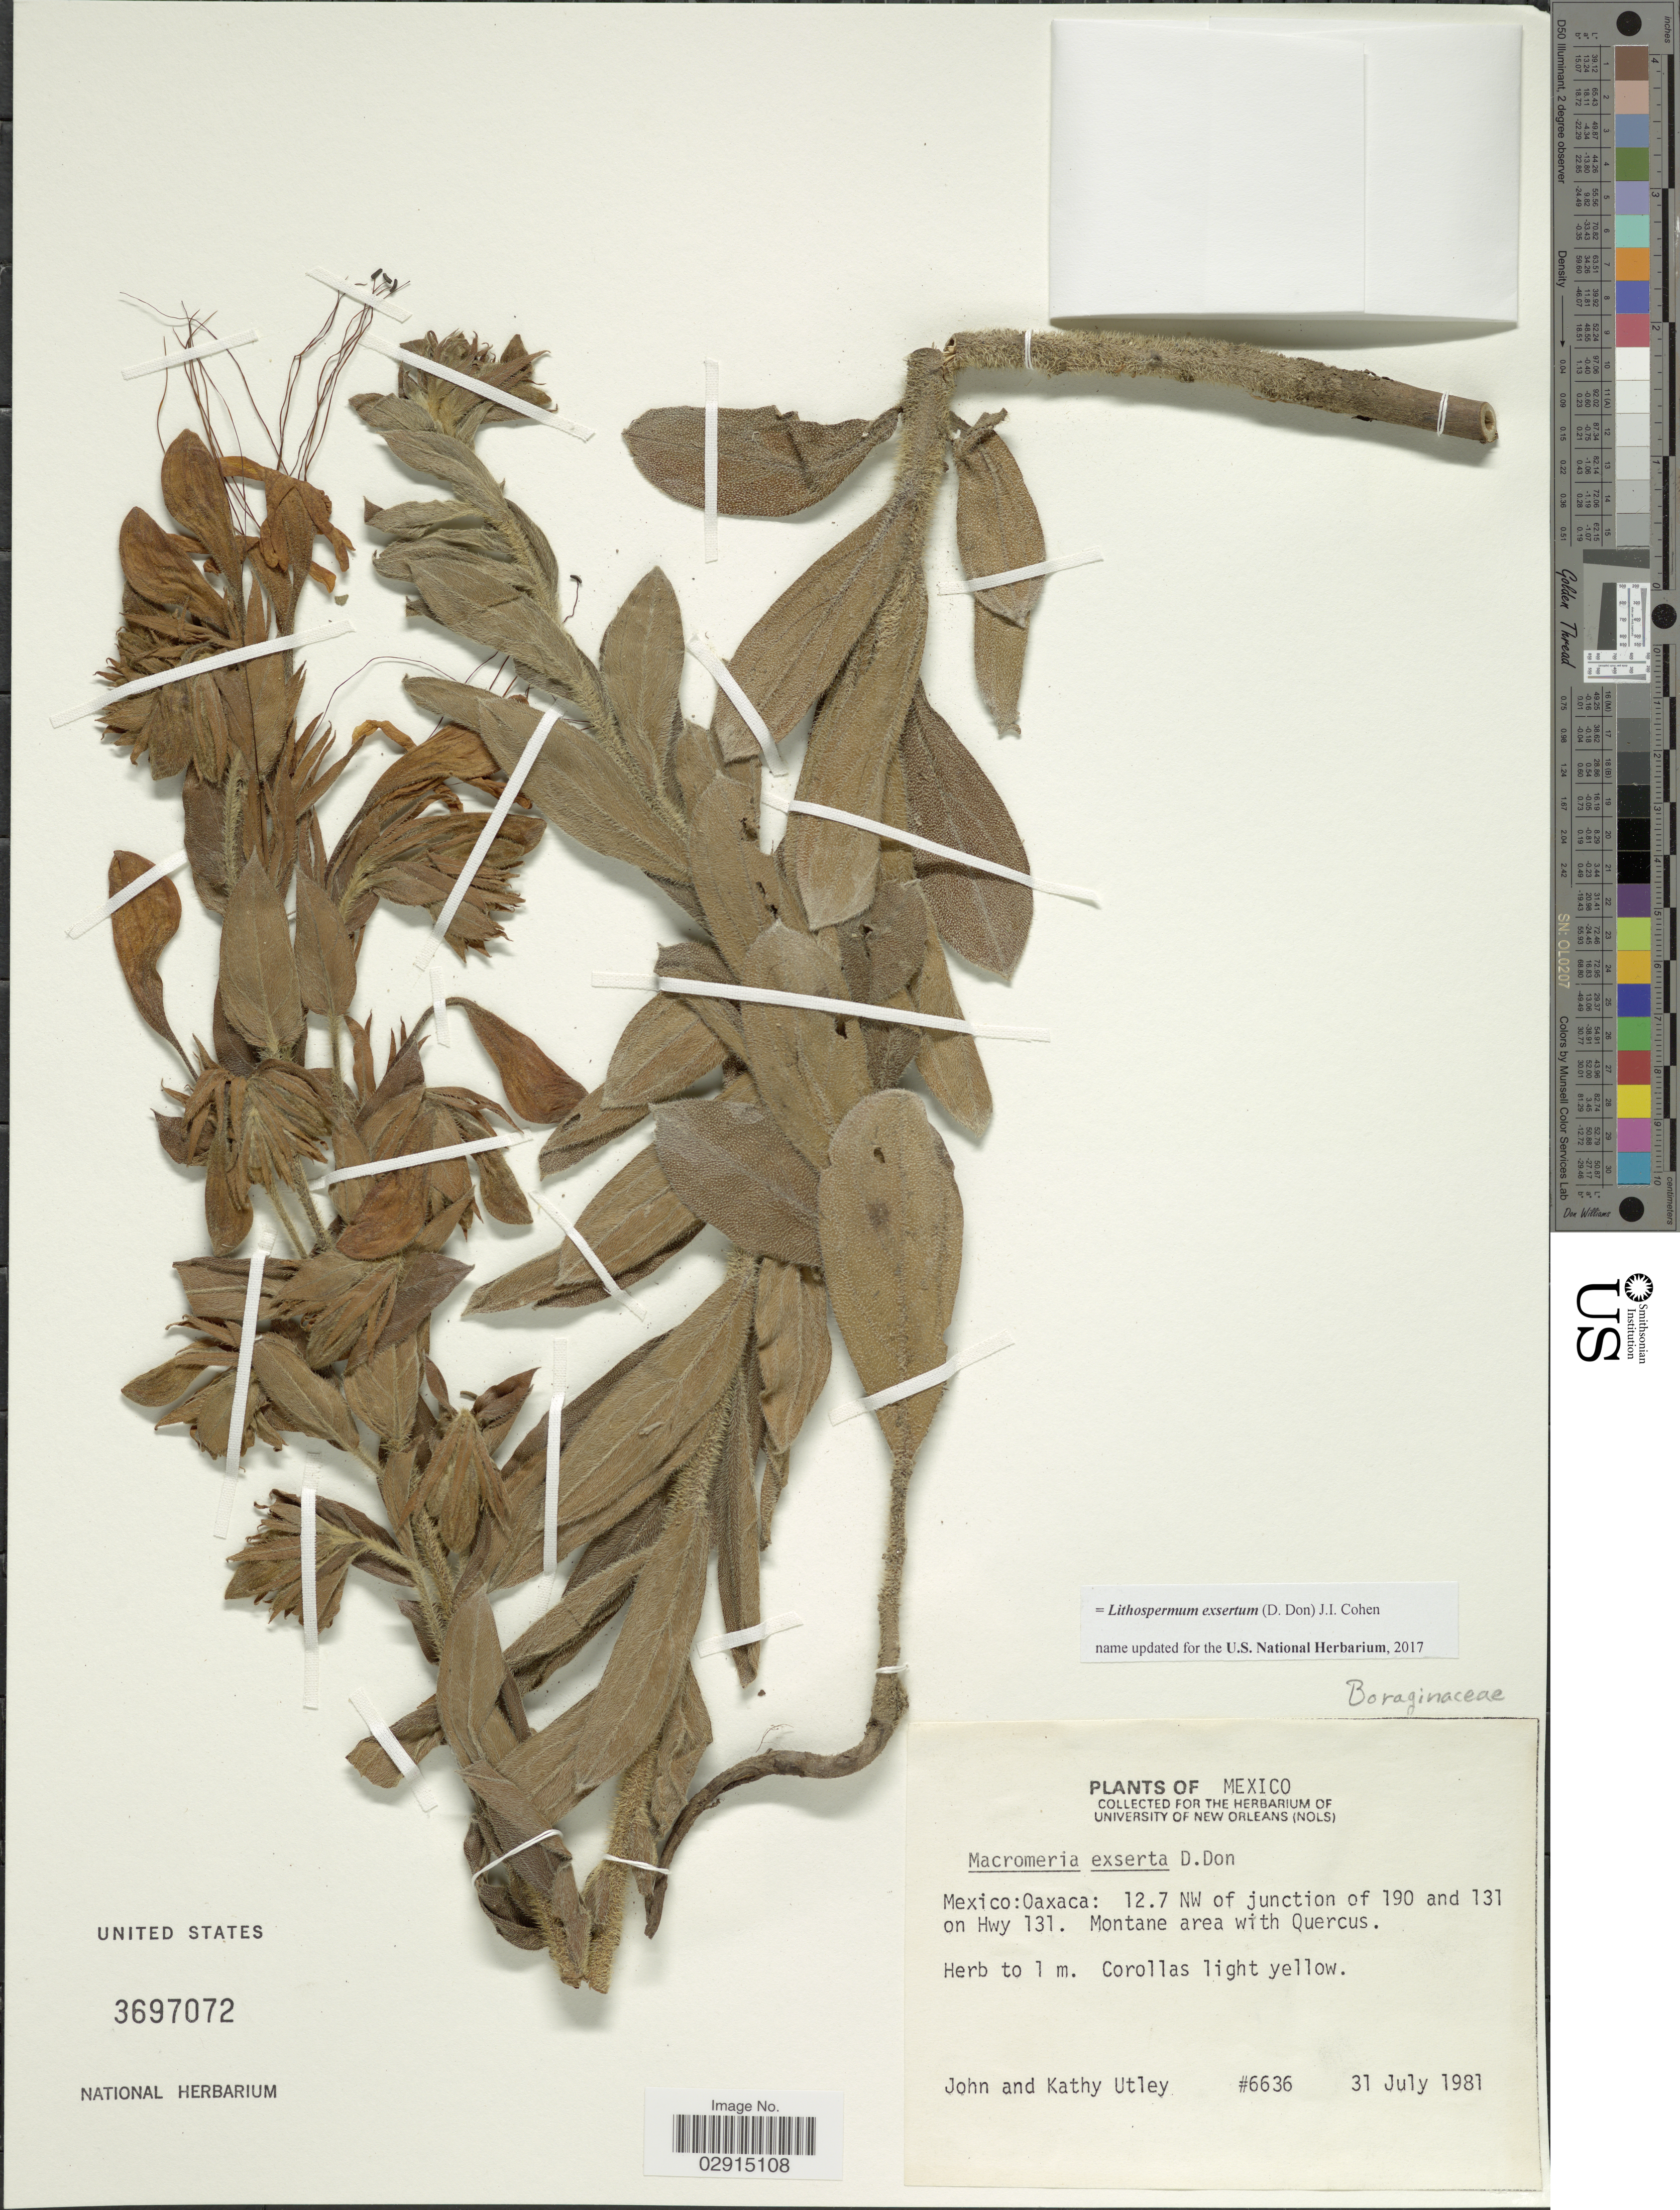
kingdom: Plantae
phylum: Tracheophyta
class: Magnoliopsida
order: Boraginales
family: Boraginaceae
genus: Lithospermum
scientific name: Lithospermum exsertum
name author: (D. Don) Cohen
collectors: J. F. Utley & K. Burt-Utley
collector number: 6636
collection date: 1981-07-31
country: Mexico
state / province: Oaxaca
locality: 12.7 NW of junction of 190 and 131 on Hwy 131.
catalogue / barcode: US 3697072